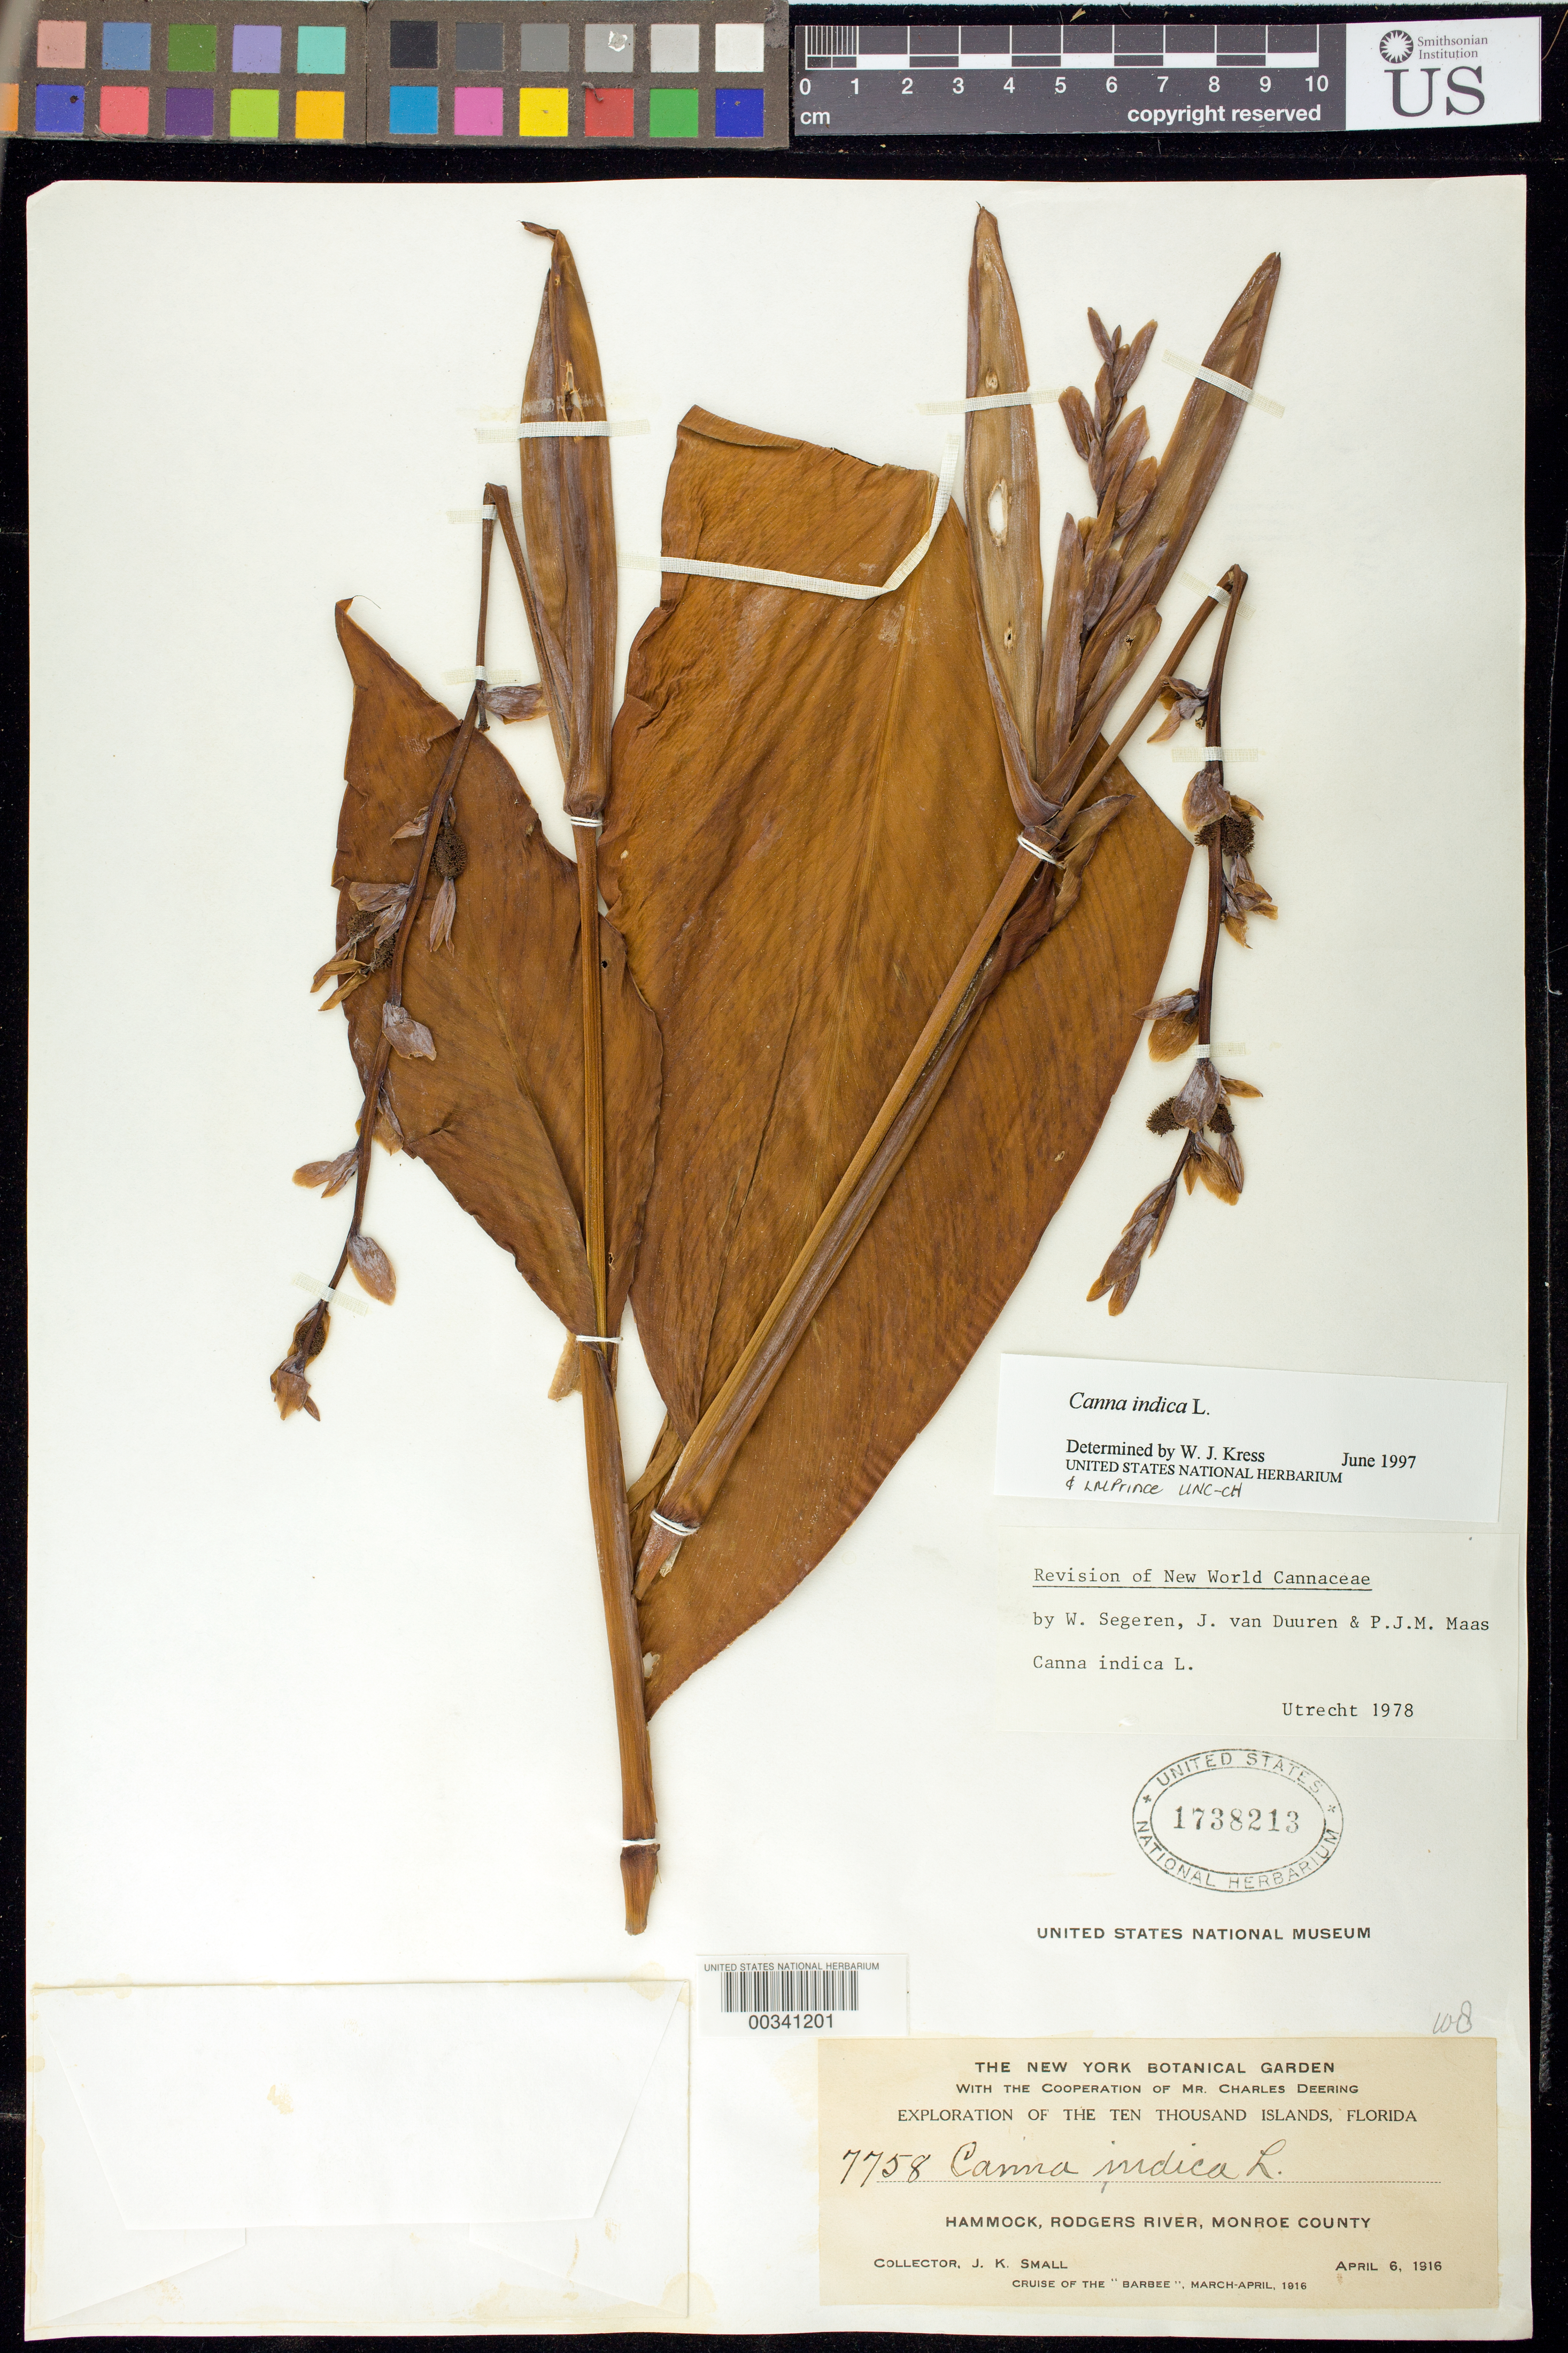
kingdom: Plantae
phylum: Tracheophyta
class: Liliopsida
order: Zingiberales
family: Cannaceae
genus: Canna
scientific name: Canna indica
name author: L.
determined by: Smith, Stephen F., (US), NMNH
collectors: J. K. Small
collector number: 7758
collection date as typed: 06 Apr 1916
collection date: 1916-04-06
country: United States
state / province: Florida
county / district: Monroe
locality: Exploration of the ten thousand islands, hammock, rodgers river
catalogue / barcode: US 1738213